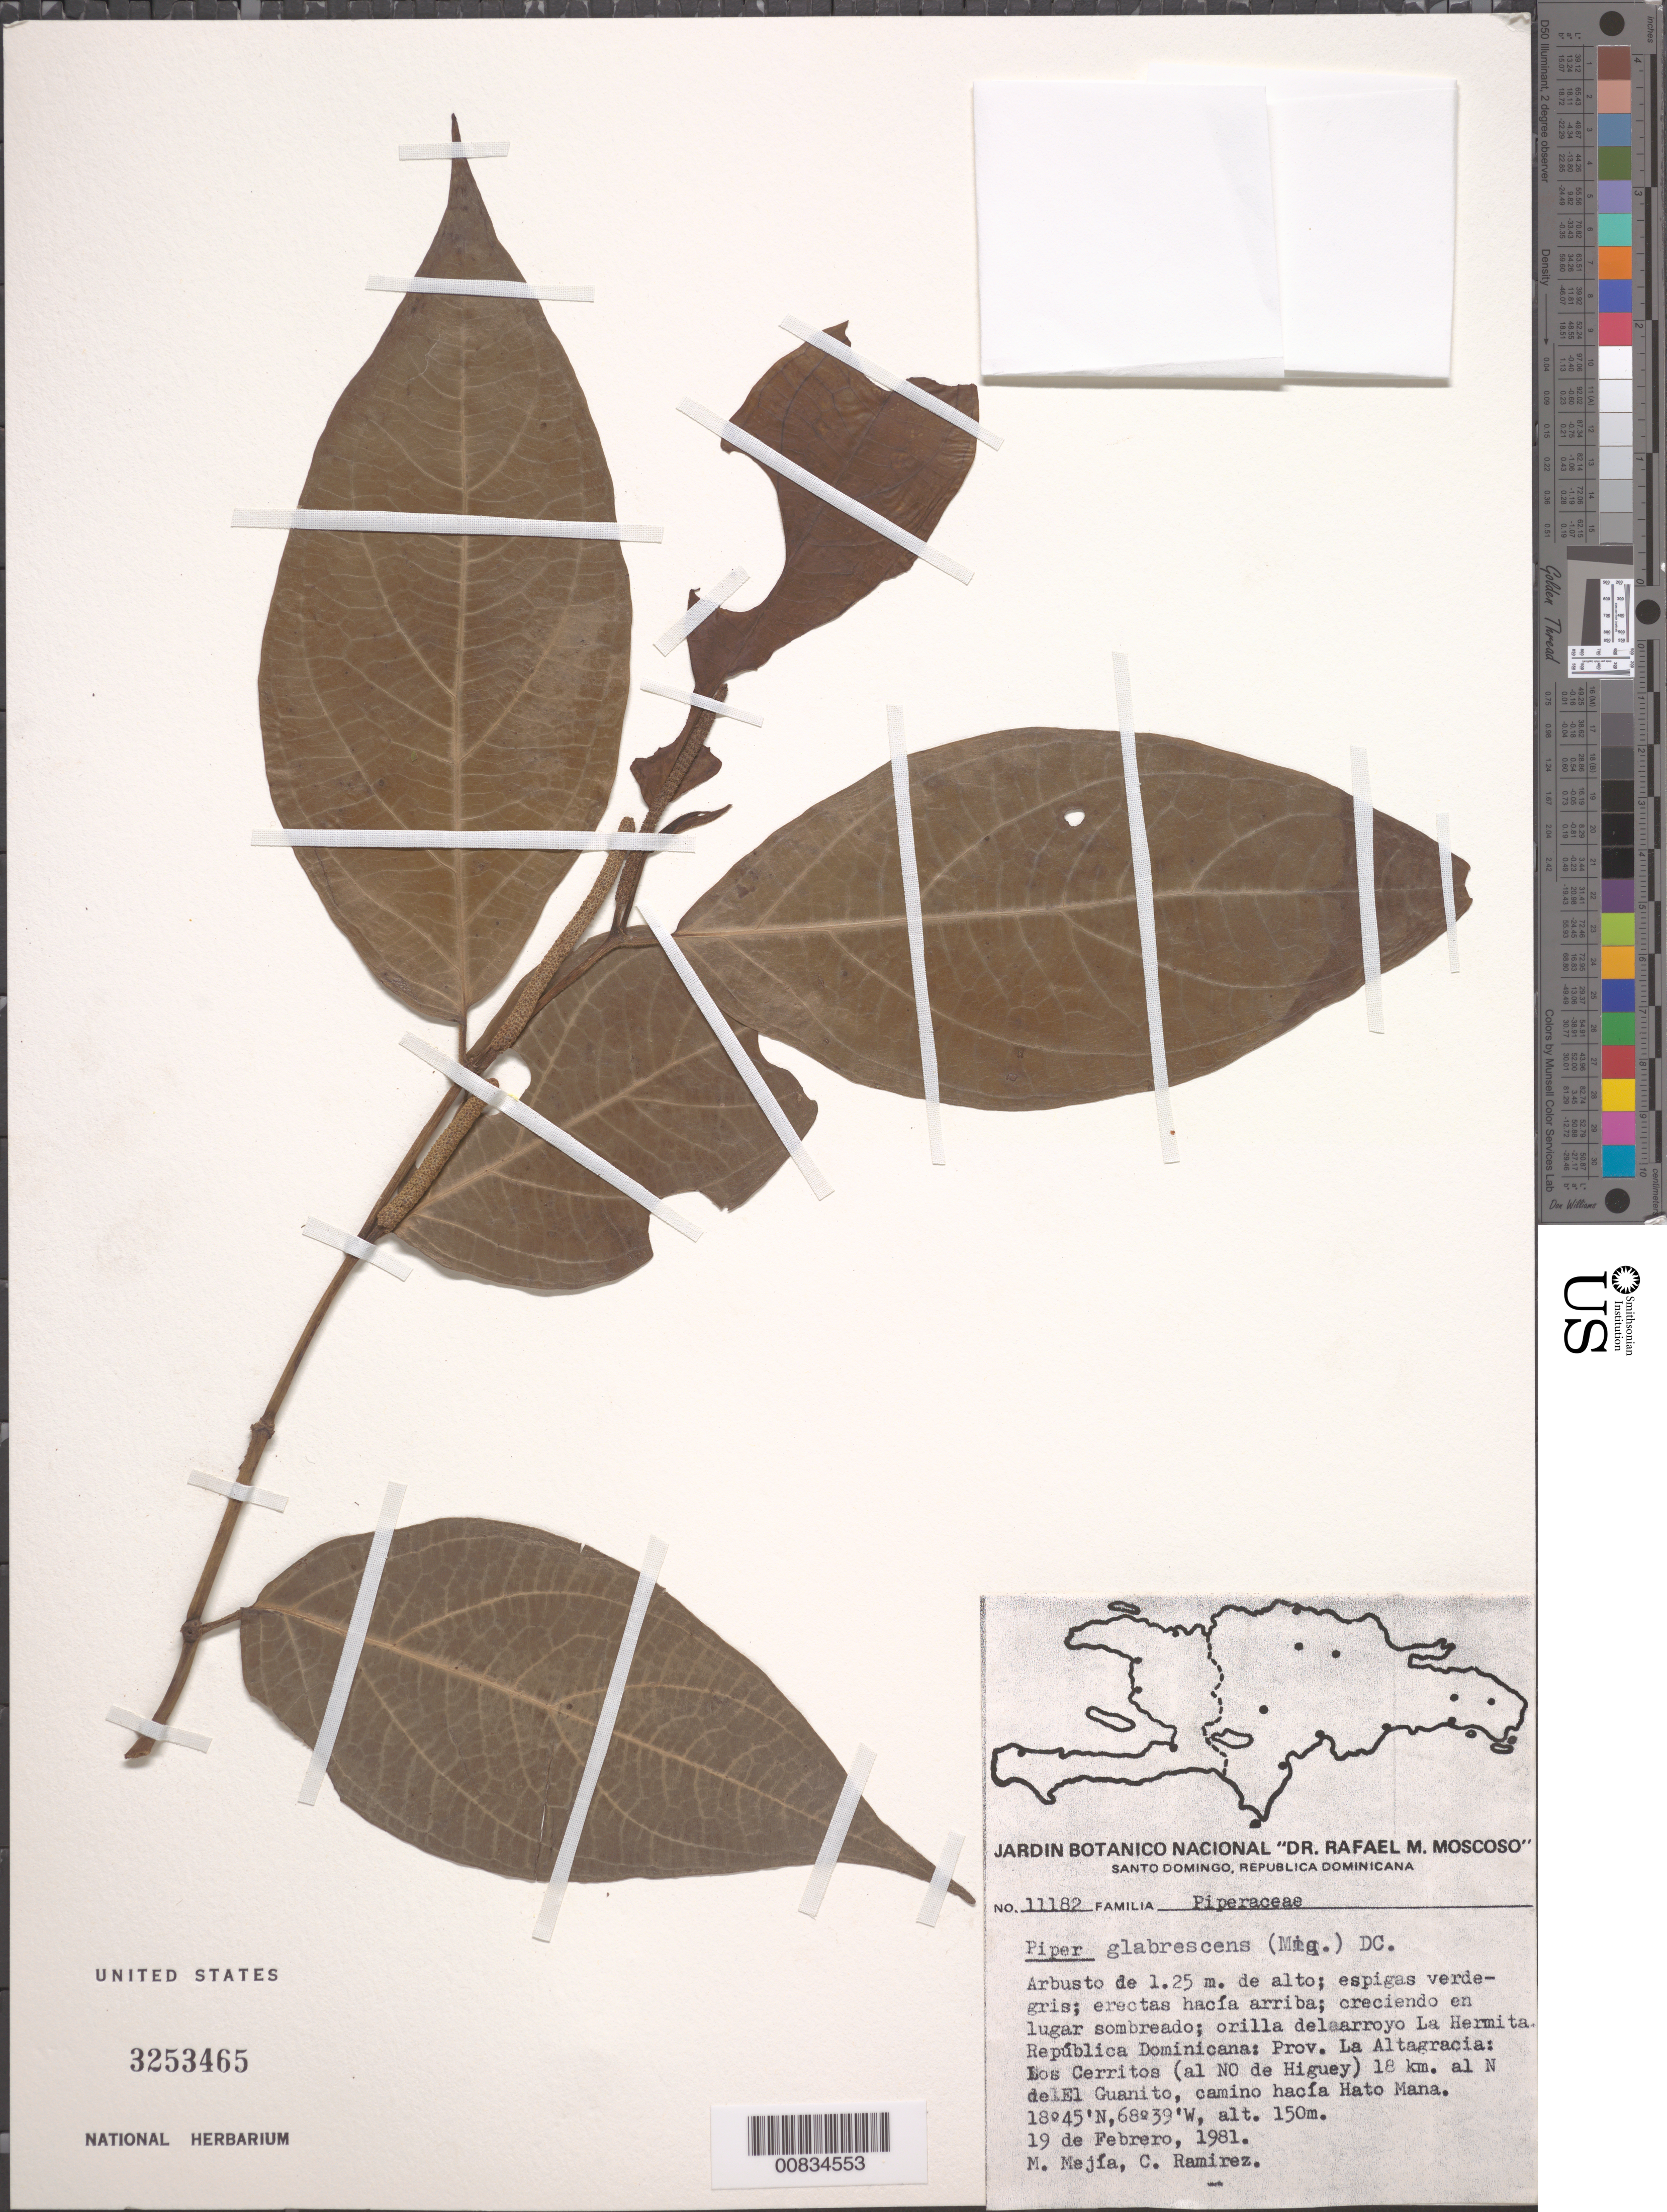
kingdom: Plantae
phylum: Tracheophyta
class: Magnoliopsida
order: Piperales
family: Piperaceae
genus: Piper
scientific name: Piper glabrescens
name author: (Miq.) C. DC.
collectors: M. Mejia & C. Ramirez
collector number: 11182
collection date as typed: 19 Feb 1981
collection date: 1981-02-19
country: Dominican Republic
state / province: La Altagracia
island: Hispaniola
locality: Orilla del arroyo La Hermita. Los Cerritos (al NO de Higuey) 18 km. al N de El Guanito, camino hacia Hato Mana.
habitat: Lugar sombreado; orilla del arroyo.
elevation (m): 150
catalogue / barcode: US 3253465